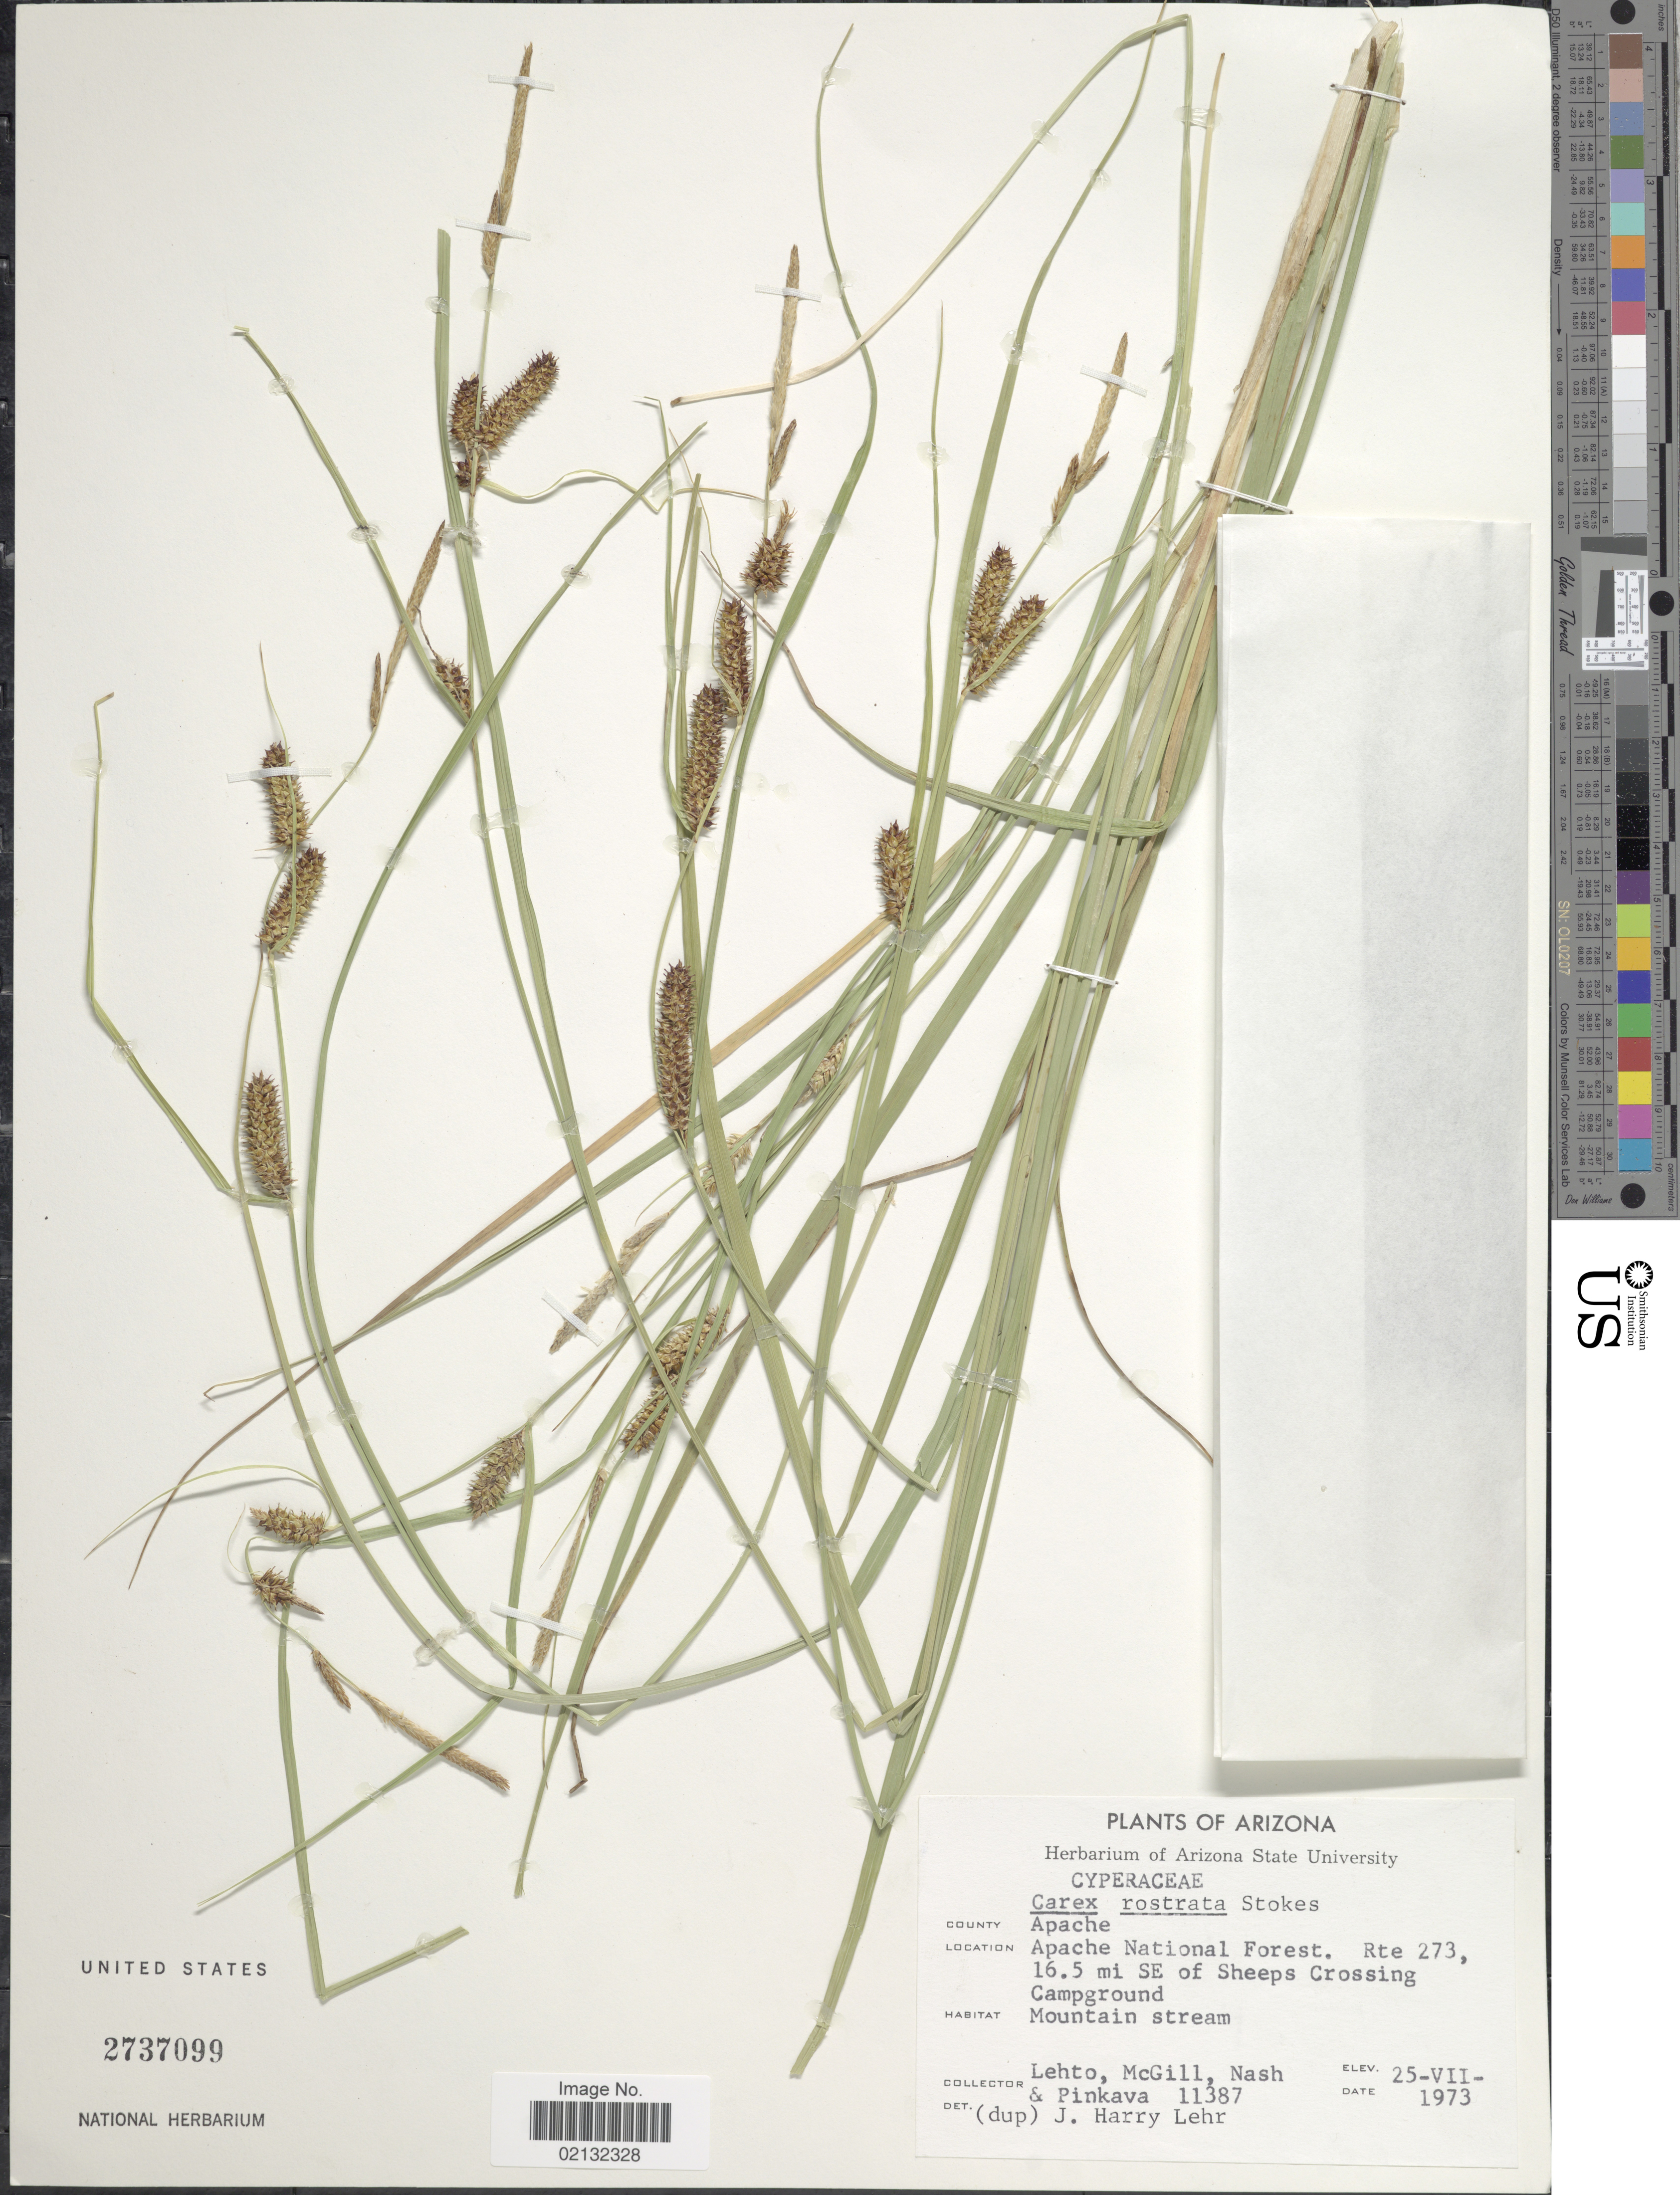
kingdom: Plantae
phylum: Tracheophyta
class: Liliopsida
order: Poales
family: Cyperaceae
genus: Carex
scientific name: Carex rostrata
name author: Stokes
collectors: -. Lehto, -. McGill, -- Nash & -. Pinkava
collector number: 11387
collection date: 1973-07-25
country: United States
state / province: Arizona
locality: County Apache, Apache National Forest, Rte 273, 16.5 mi SE of Sheeps Crossing Campground, Mountain stream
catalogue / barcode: US 2737099